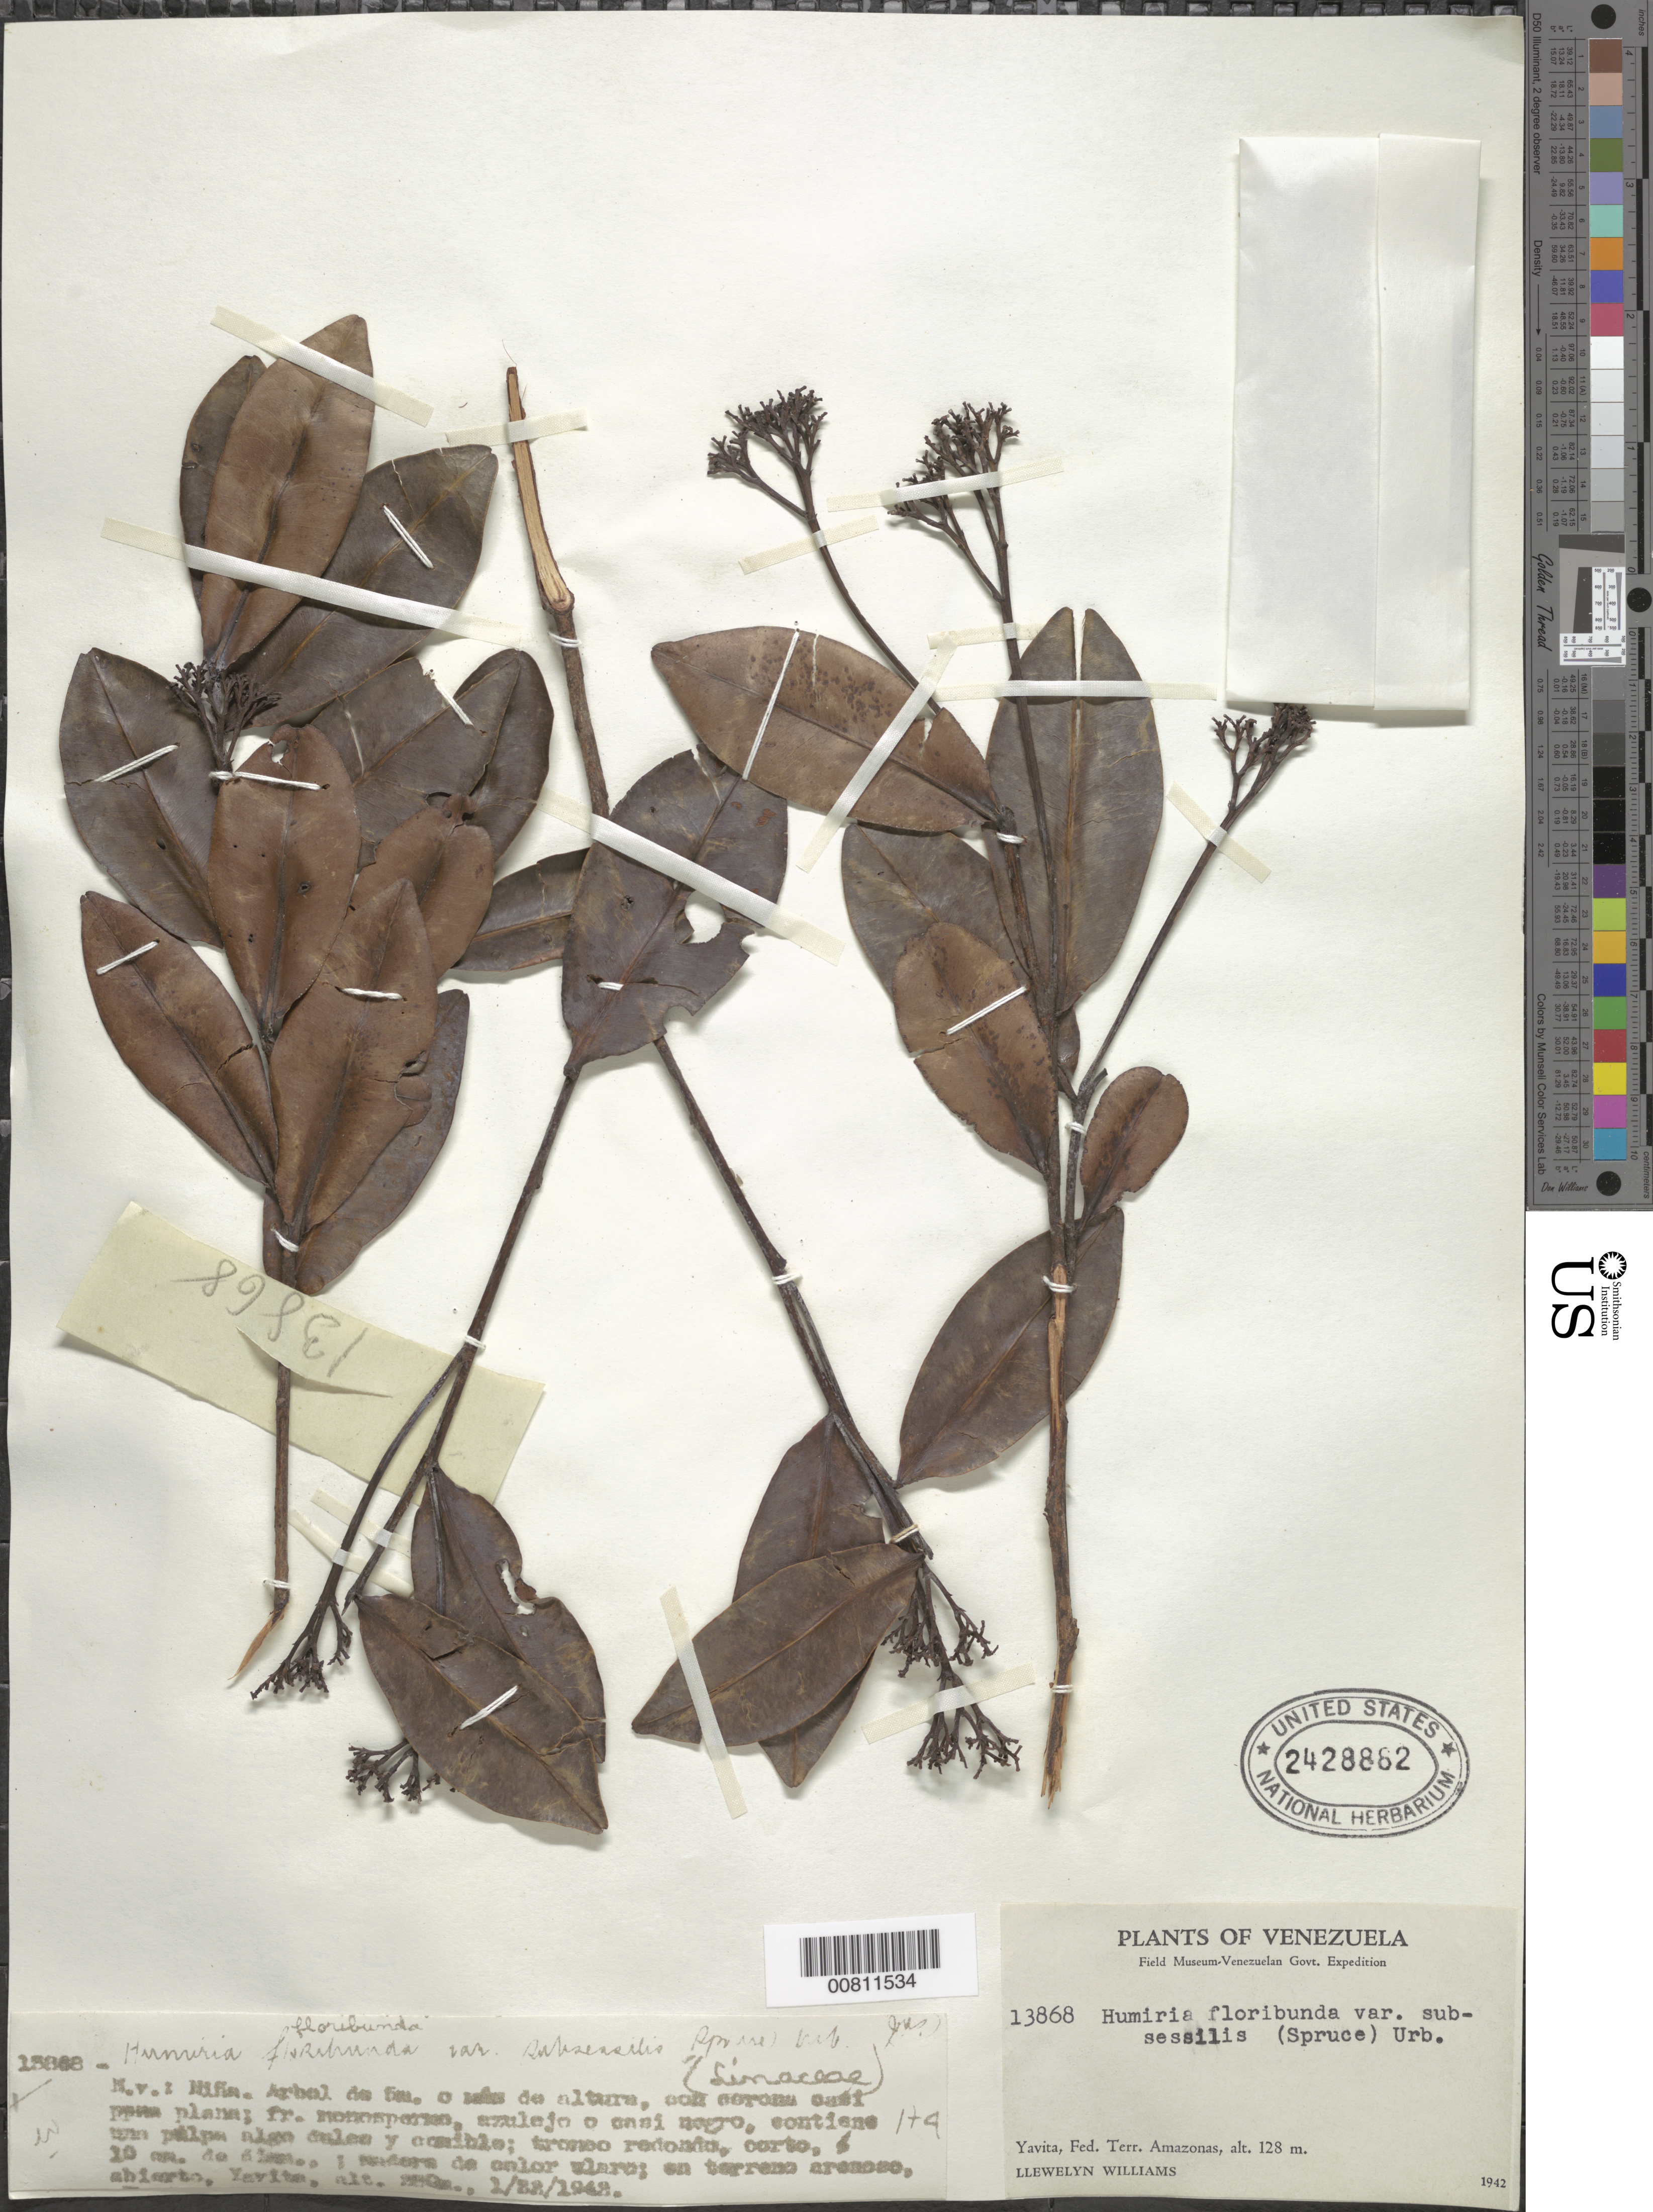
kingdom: Plantae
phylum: Tracheophyta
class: Magnoliopsida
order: Malpighiales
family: Humiriaceae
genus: Humiria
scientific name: Humiria balsamifera var. subsessilis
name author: (Urb.) Cuatrec.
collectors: Ll. Williams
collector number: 13868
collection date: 1942-01-22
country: Venezuela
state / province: Amazonas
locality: Yavita, Fed. Terr. Amazonas.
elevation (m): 128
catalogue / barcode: US 2428882